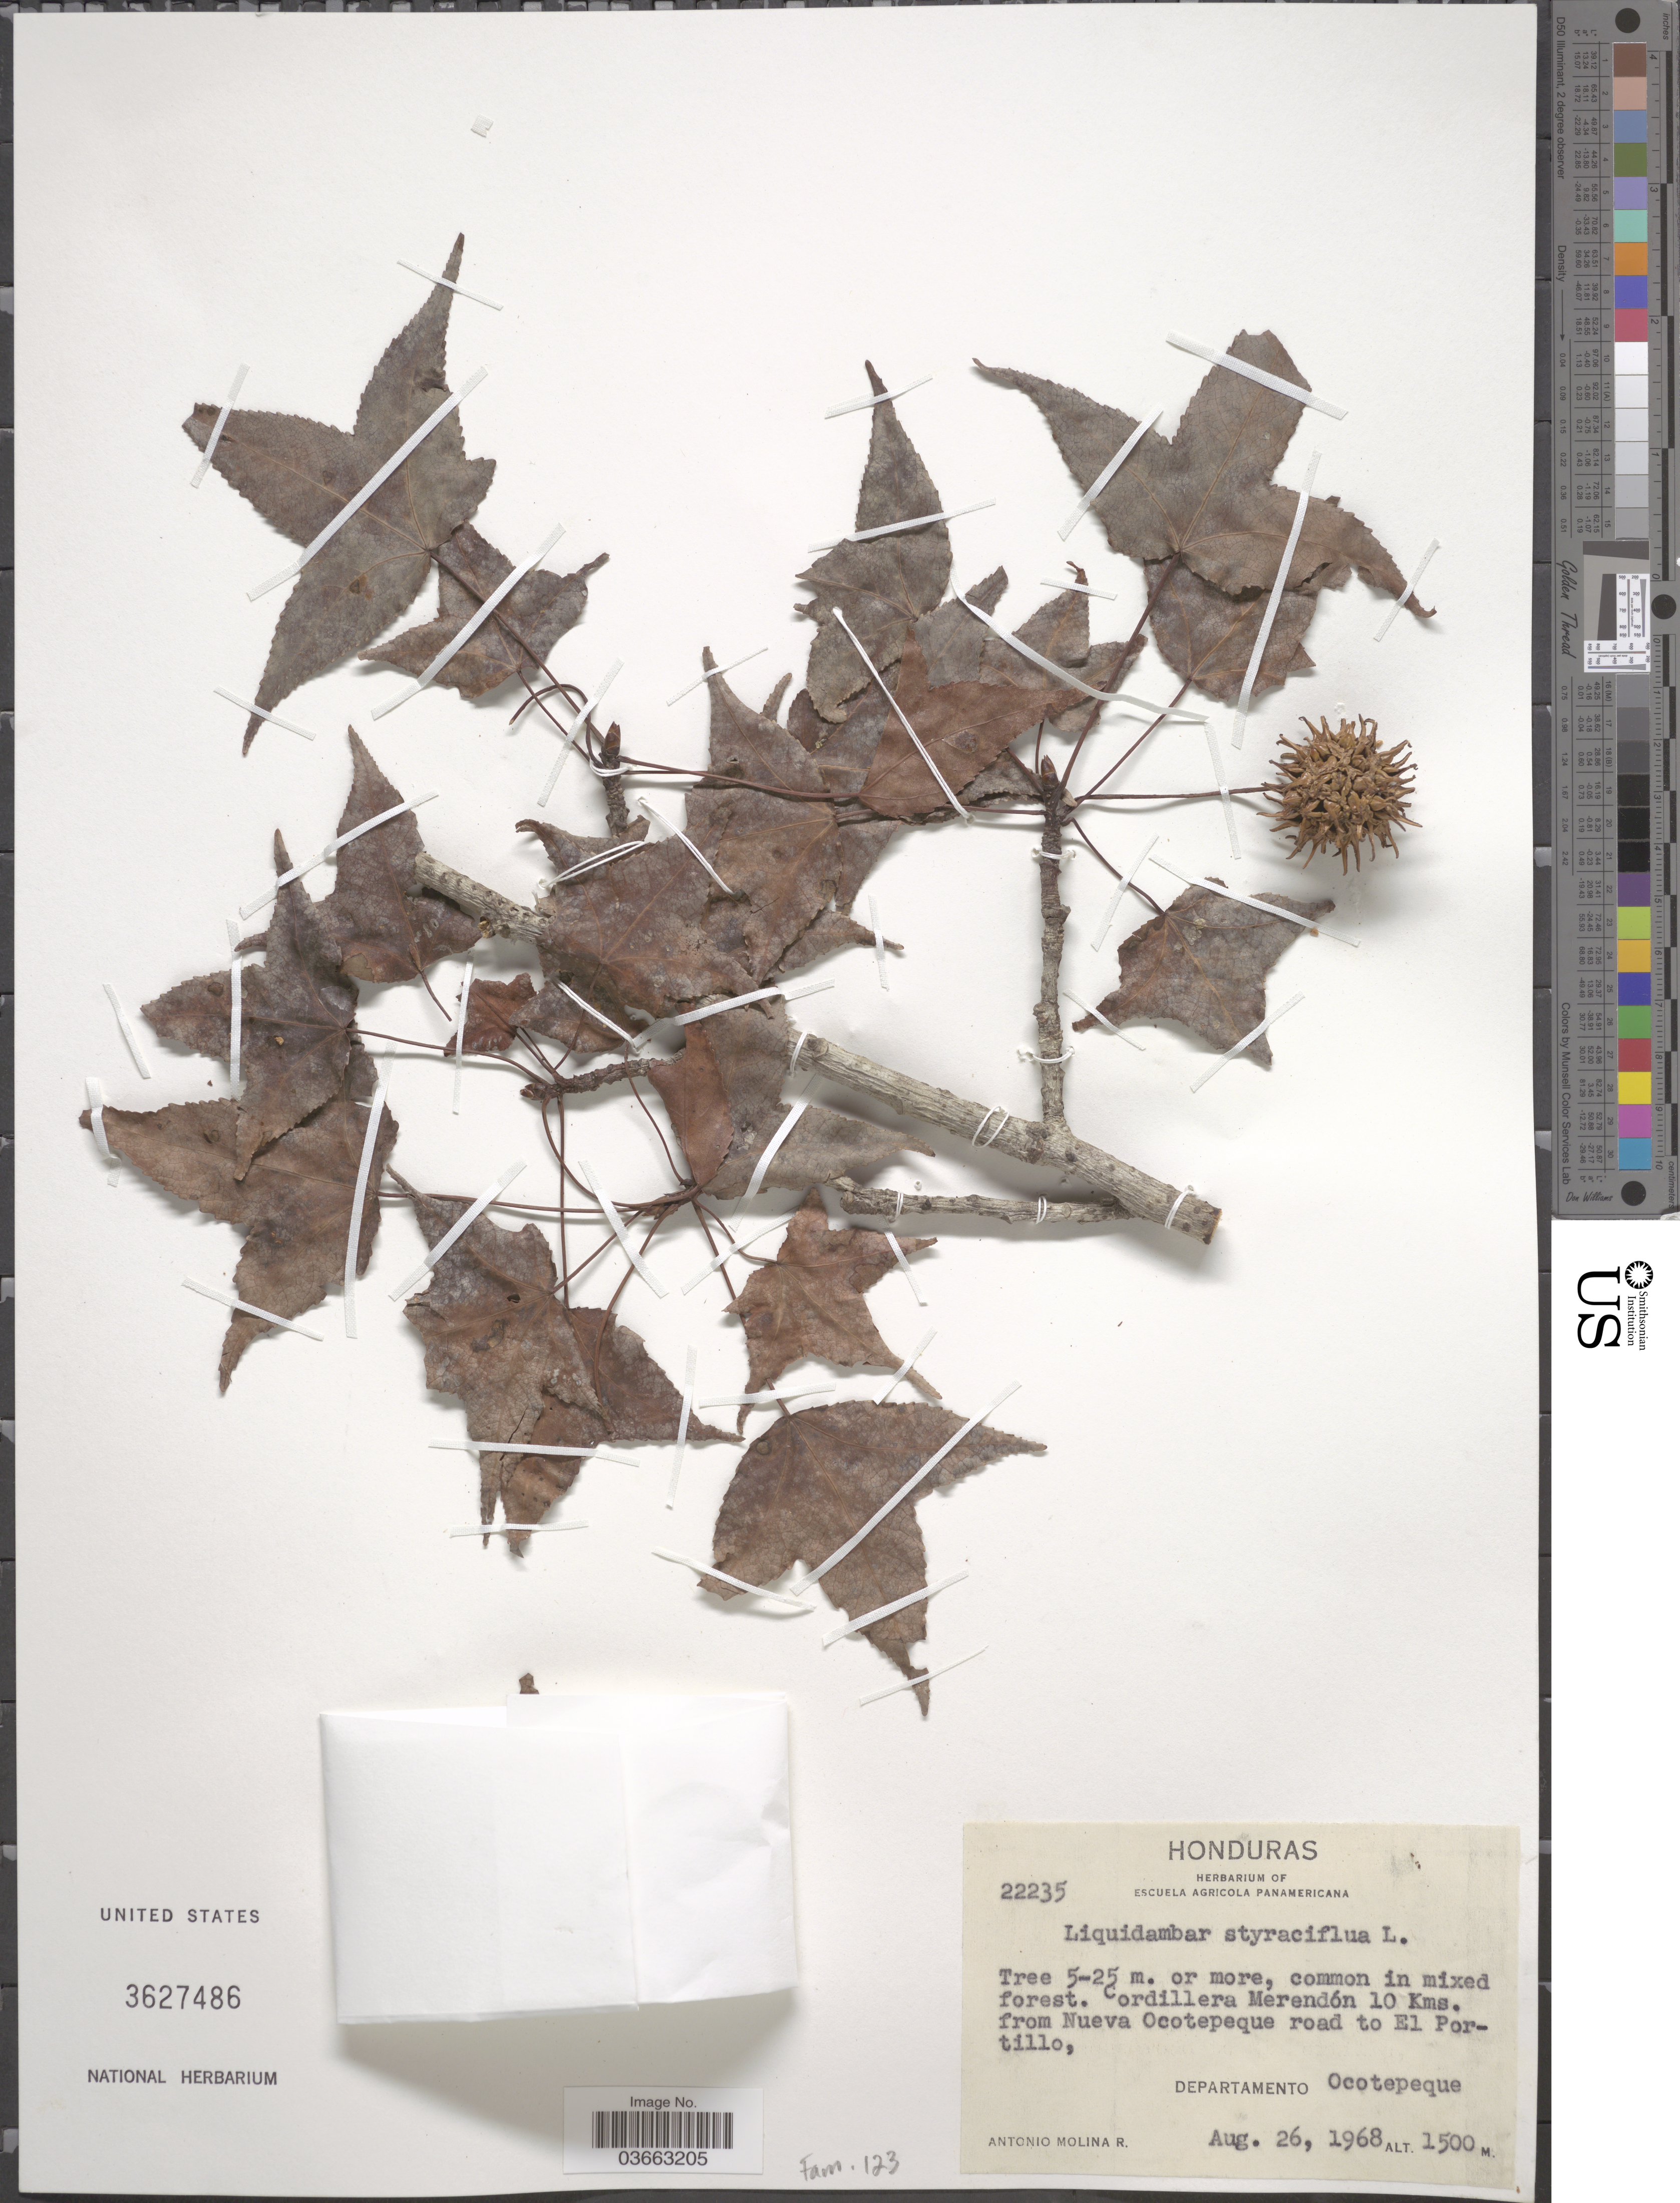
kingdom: Plantae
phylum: Tracheophyta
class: Magnoliopsida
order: Saxifragales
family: Altingiaceae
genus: Liquidambar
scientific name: Liquidambar styraciflua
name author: L.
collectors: A. Molina R.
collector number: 22235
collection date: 1968-08-26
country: Honduras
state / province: Ocotepeque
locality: Cordillera Merendón 10 Kms. from Nueva Ocotepeque road to El Portillo, Departamento Ocotepeque.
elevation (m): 1500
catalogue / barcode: US 3627486